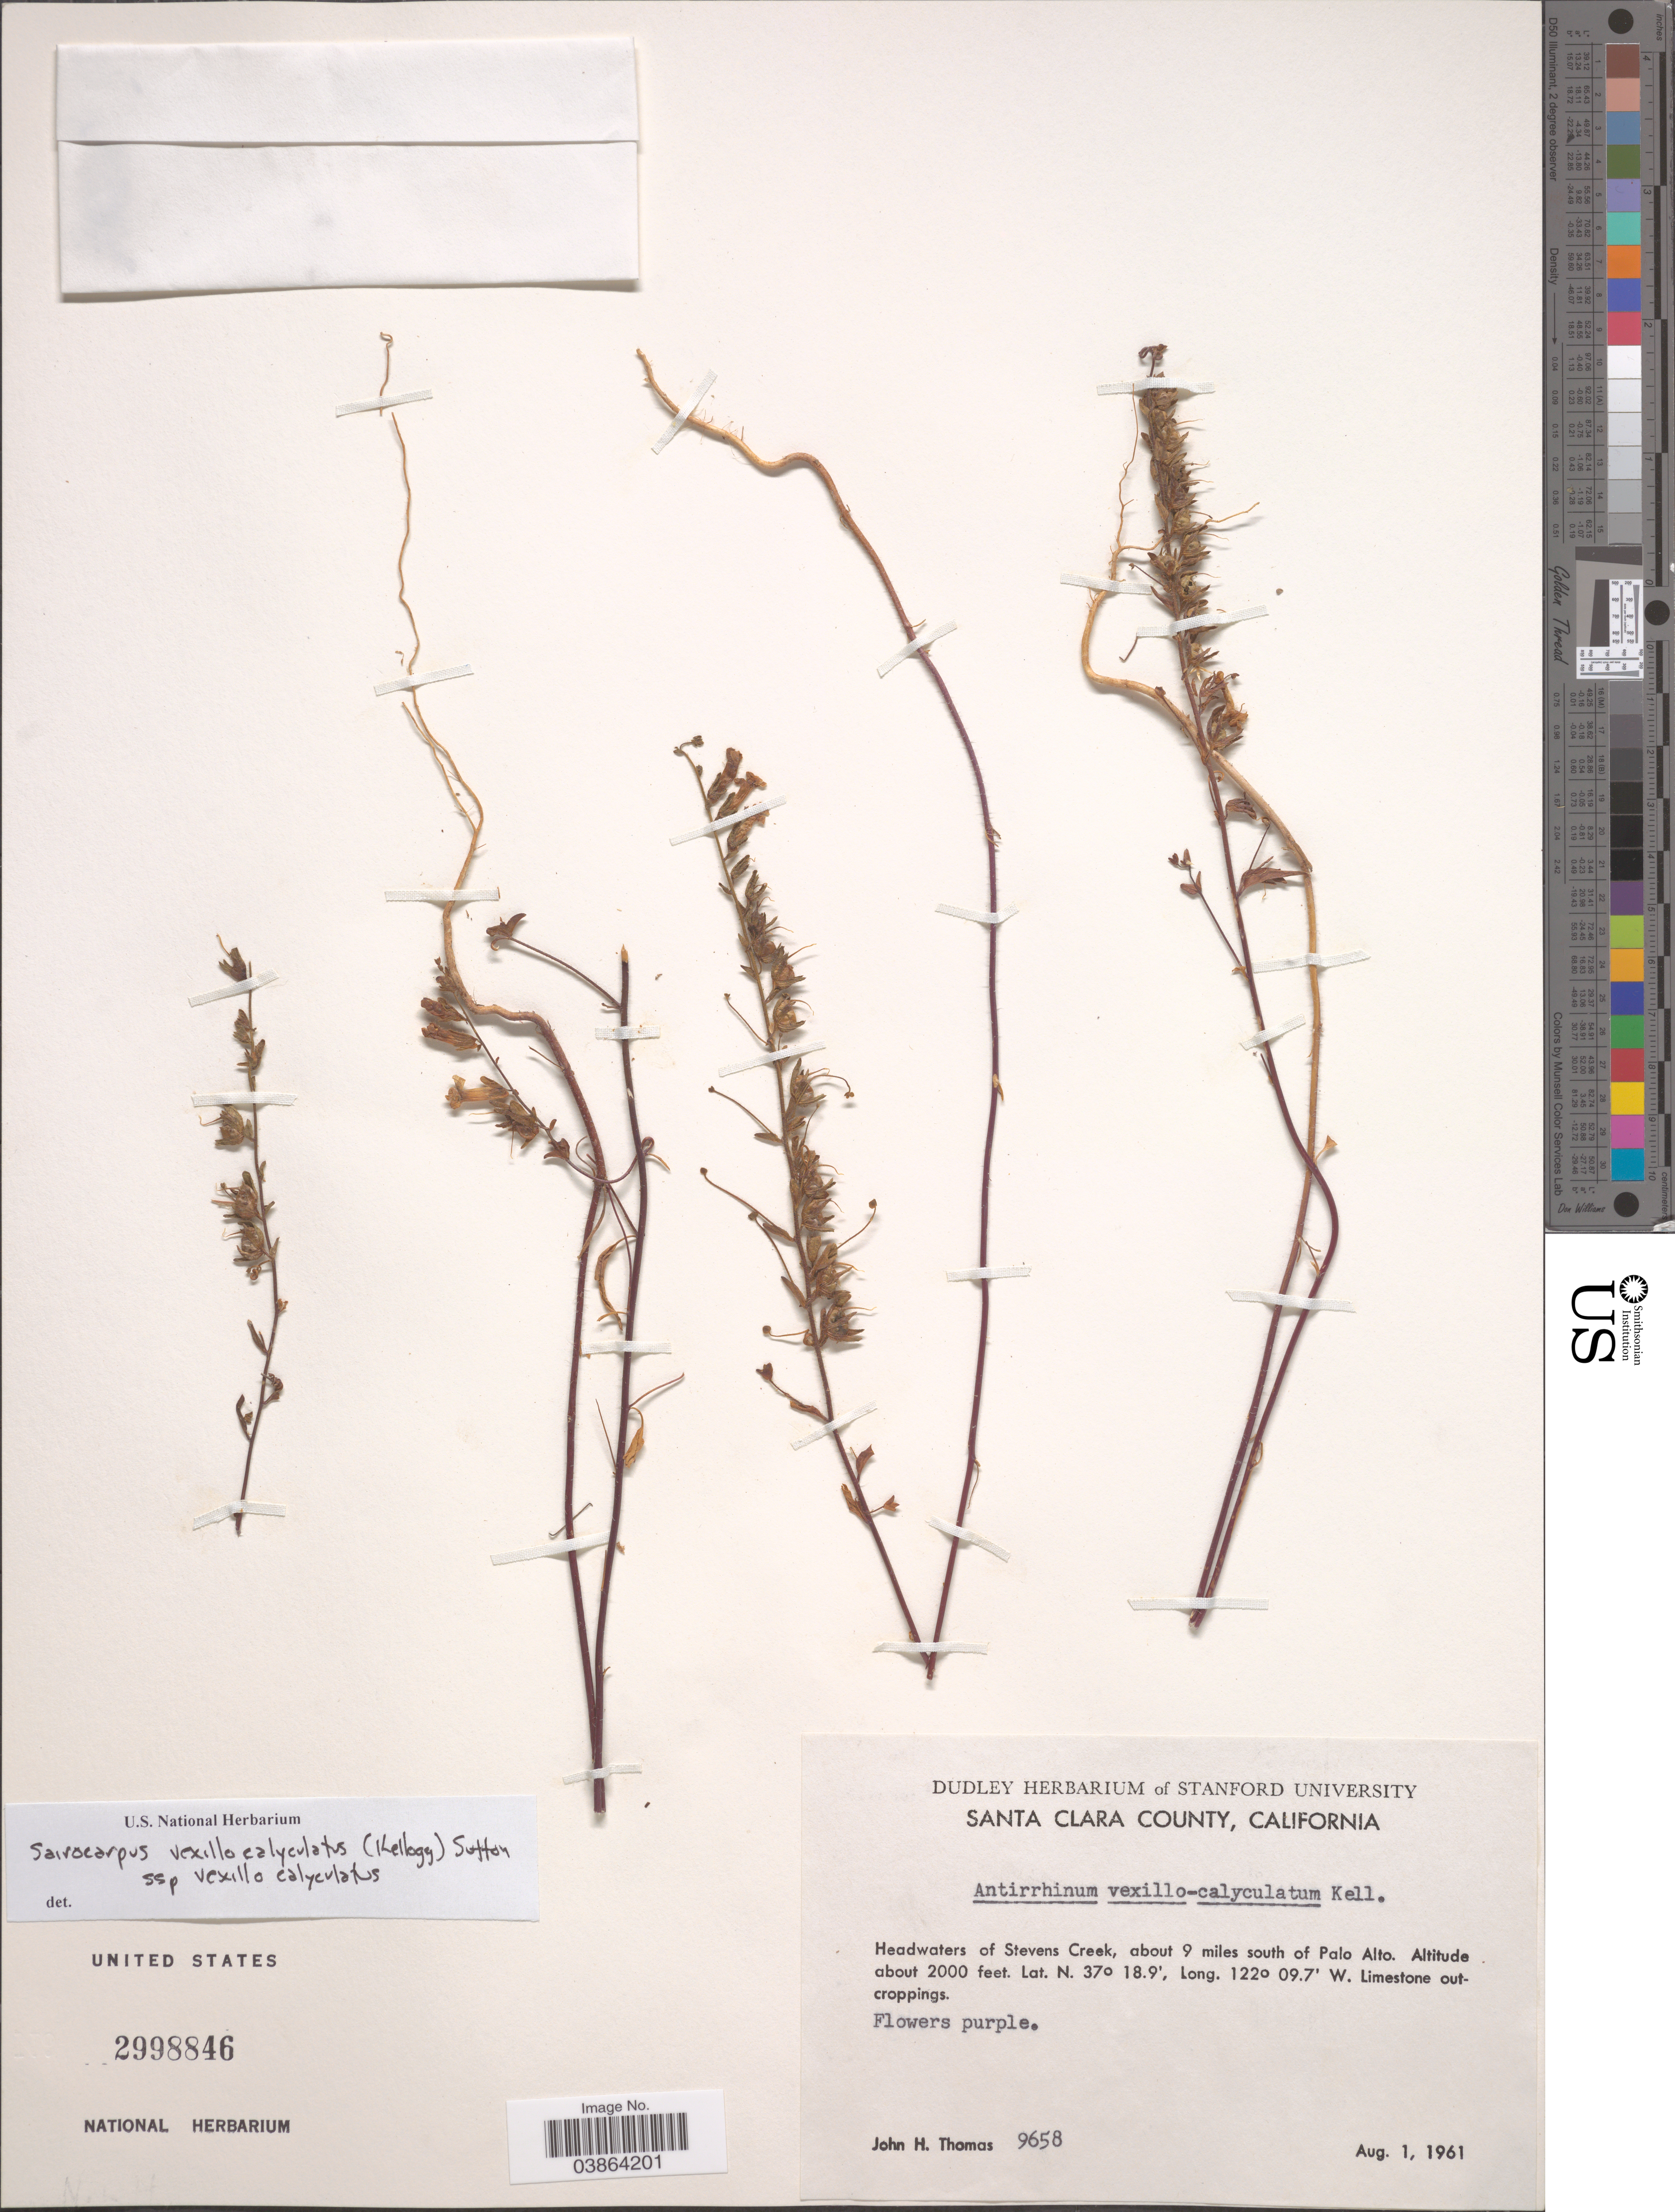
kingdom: Plantae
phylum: Tracheophyta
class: Magnoliopsida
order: Lamiales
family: Plantaginaceae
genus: Sairocarpus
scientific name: Sairocarpus vexillocalyculatus (Kellogg) D.A. Sutton subsp. vexillocalyculatus, ined. 2013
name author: (Kellogg) D.A. Sutton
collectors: J. H. Thomas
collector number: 9658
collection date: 1961-08-01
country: United States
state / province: California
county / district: Santa Clara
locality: Santa Clara County. Headwaters of Stevens Creek, about 9 miles south of Palo Alto.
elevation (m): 610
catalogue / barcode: US 2998846